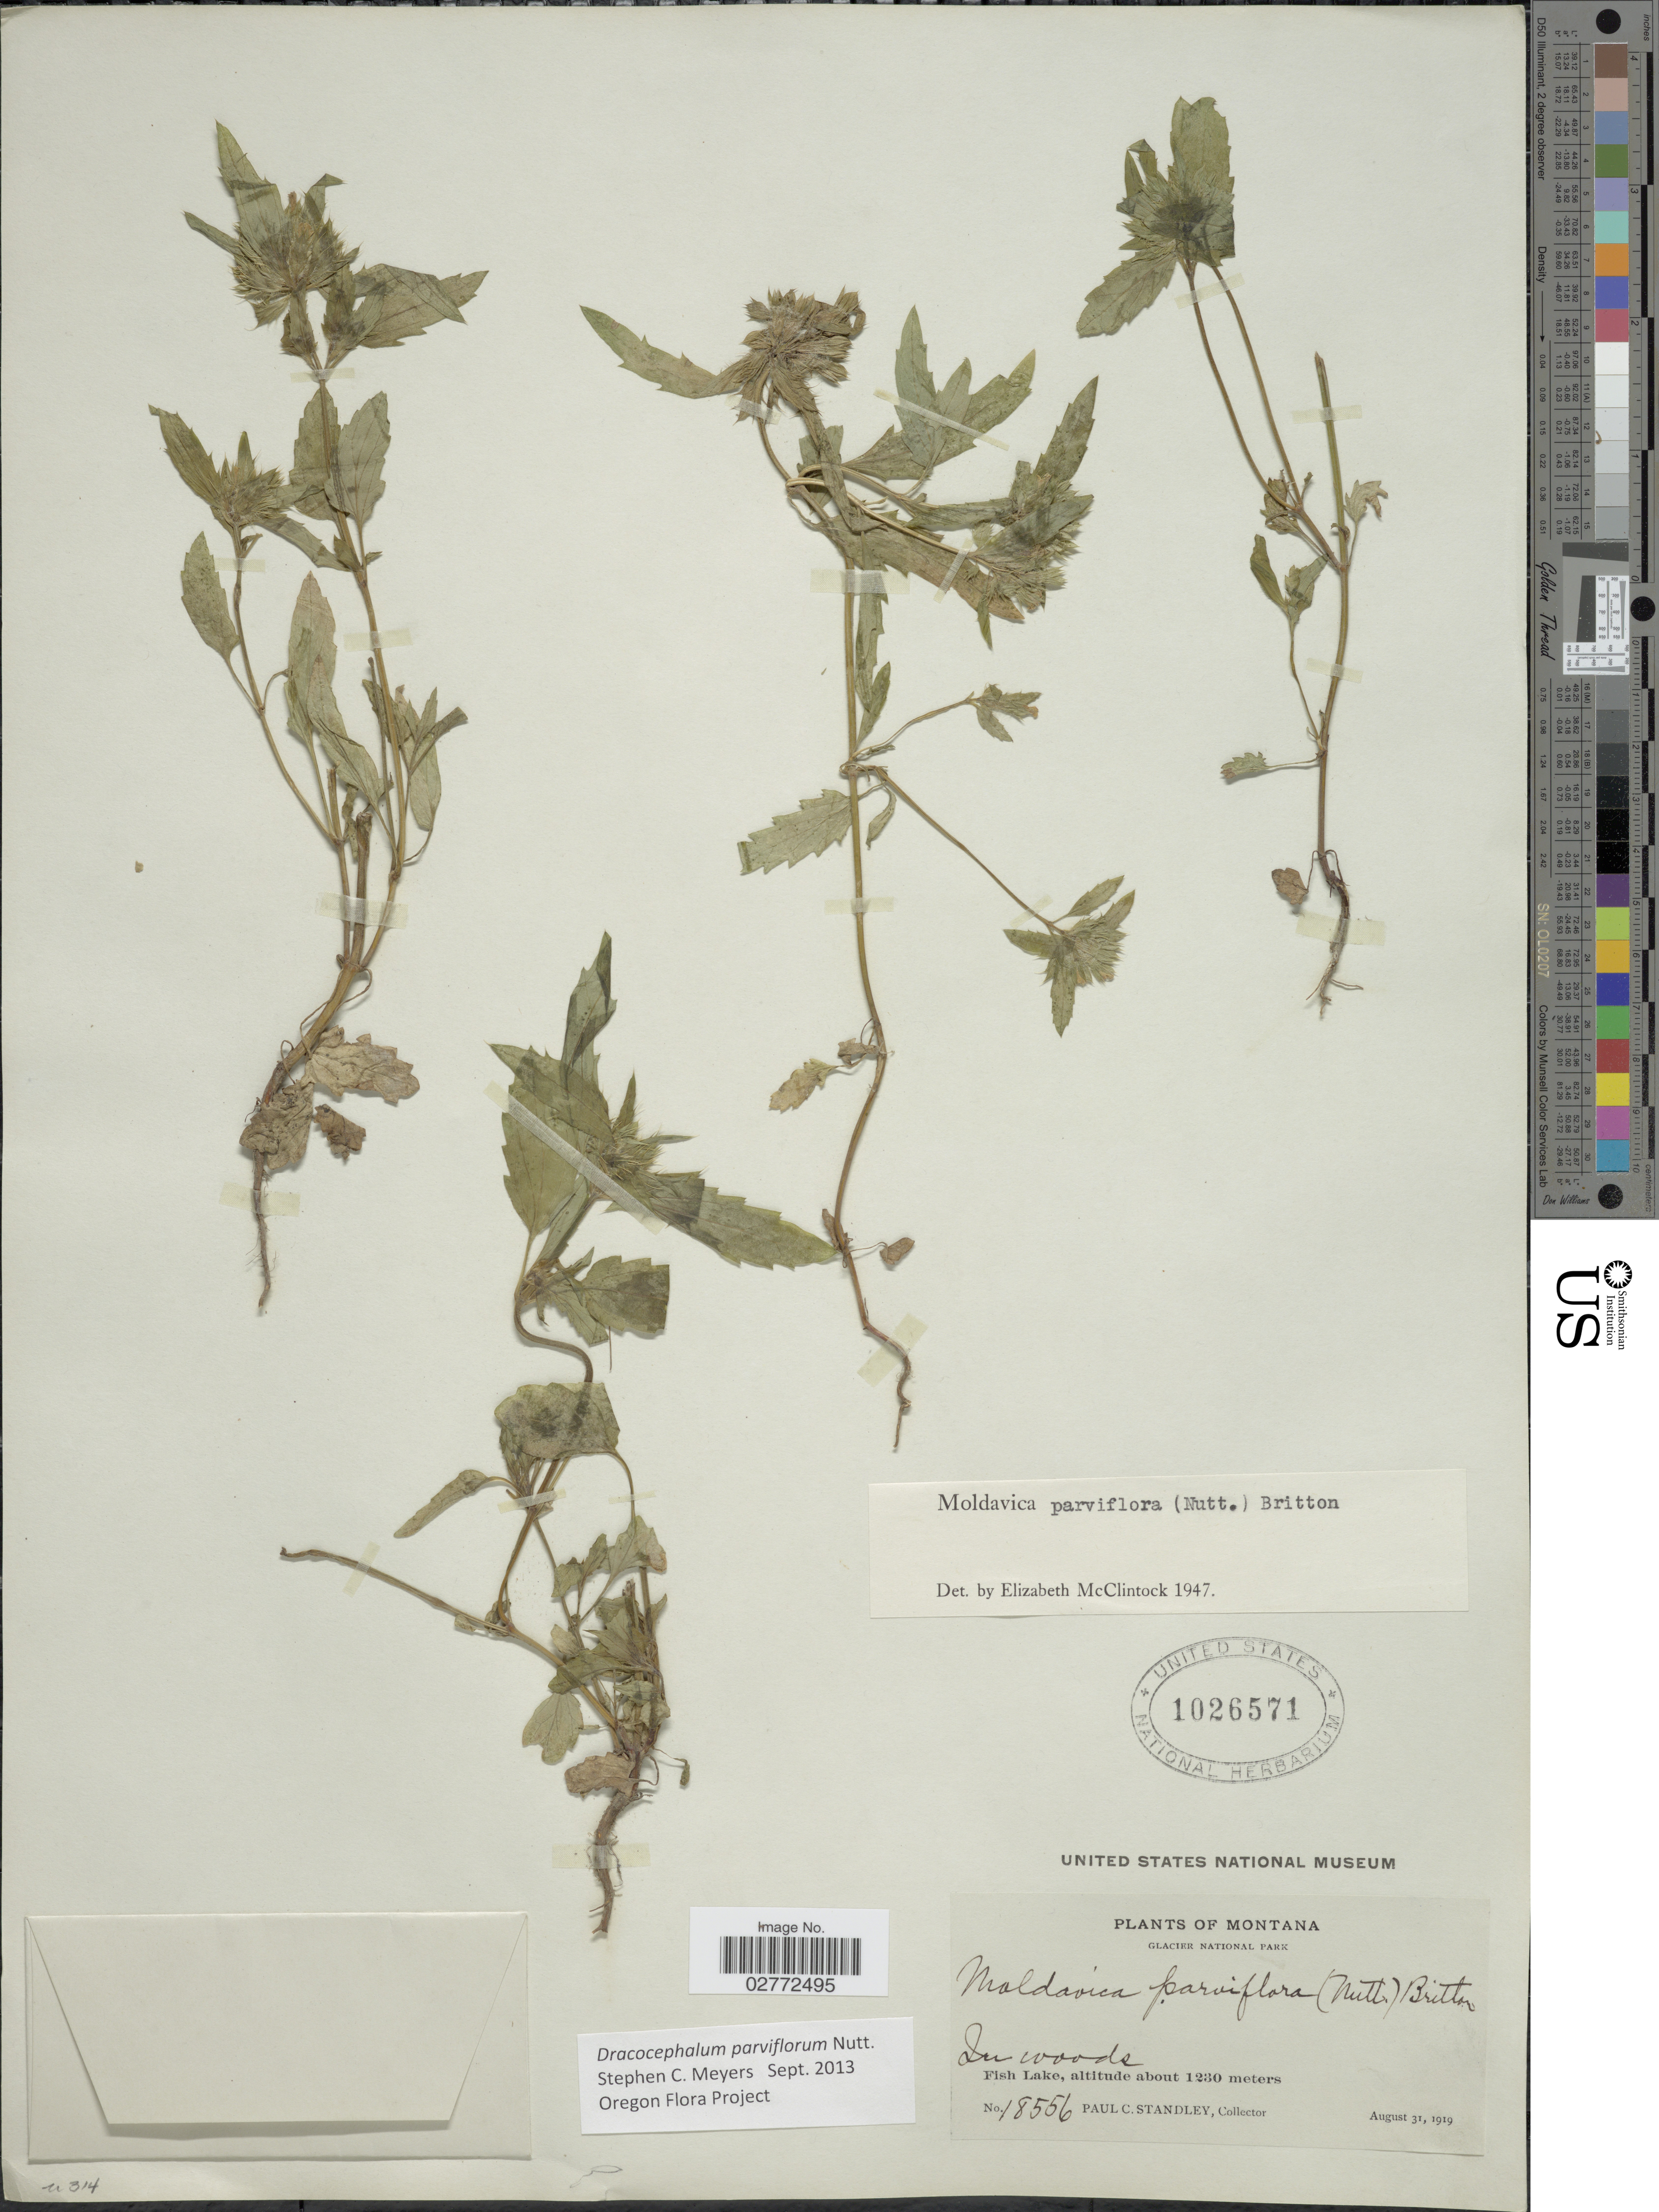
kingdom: Plantae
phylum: Tracheophyta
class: Magnoliopsida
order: Lamiales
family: Lamiaceae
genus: Dracocephalum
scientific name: Dracocephalum parviflorum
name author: Nutt.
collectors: P. C. Standley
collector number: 18556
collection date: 1919-08-31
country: United States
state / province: Montana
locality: Glacier National Park. Fish Lake.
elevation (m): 1230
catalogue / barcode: US 1026571